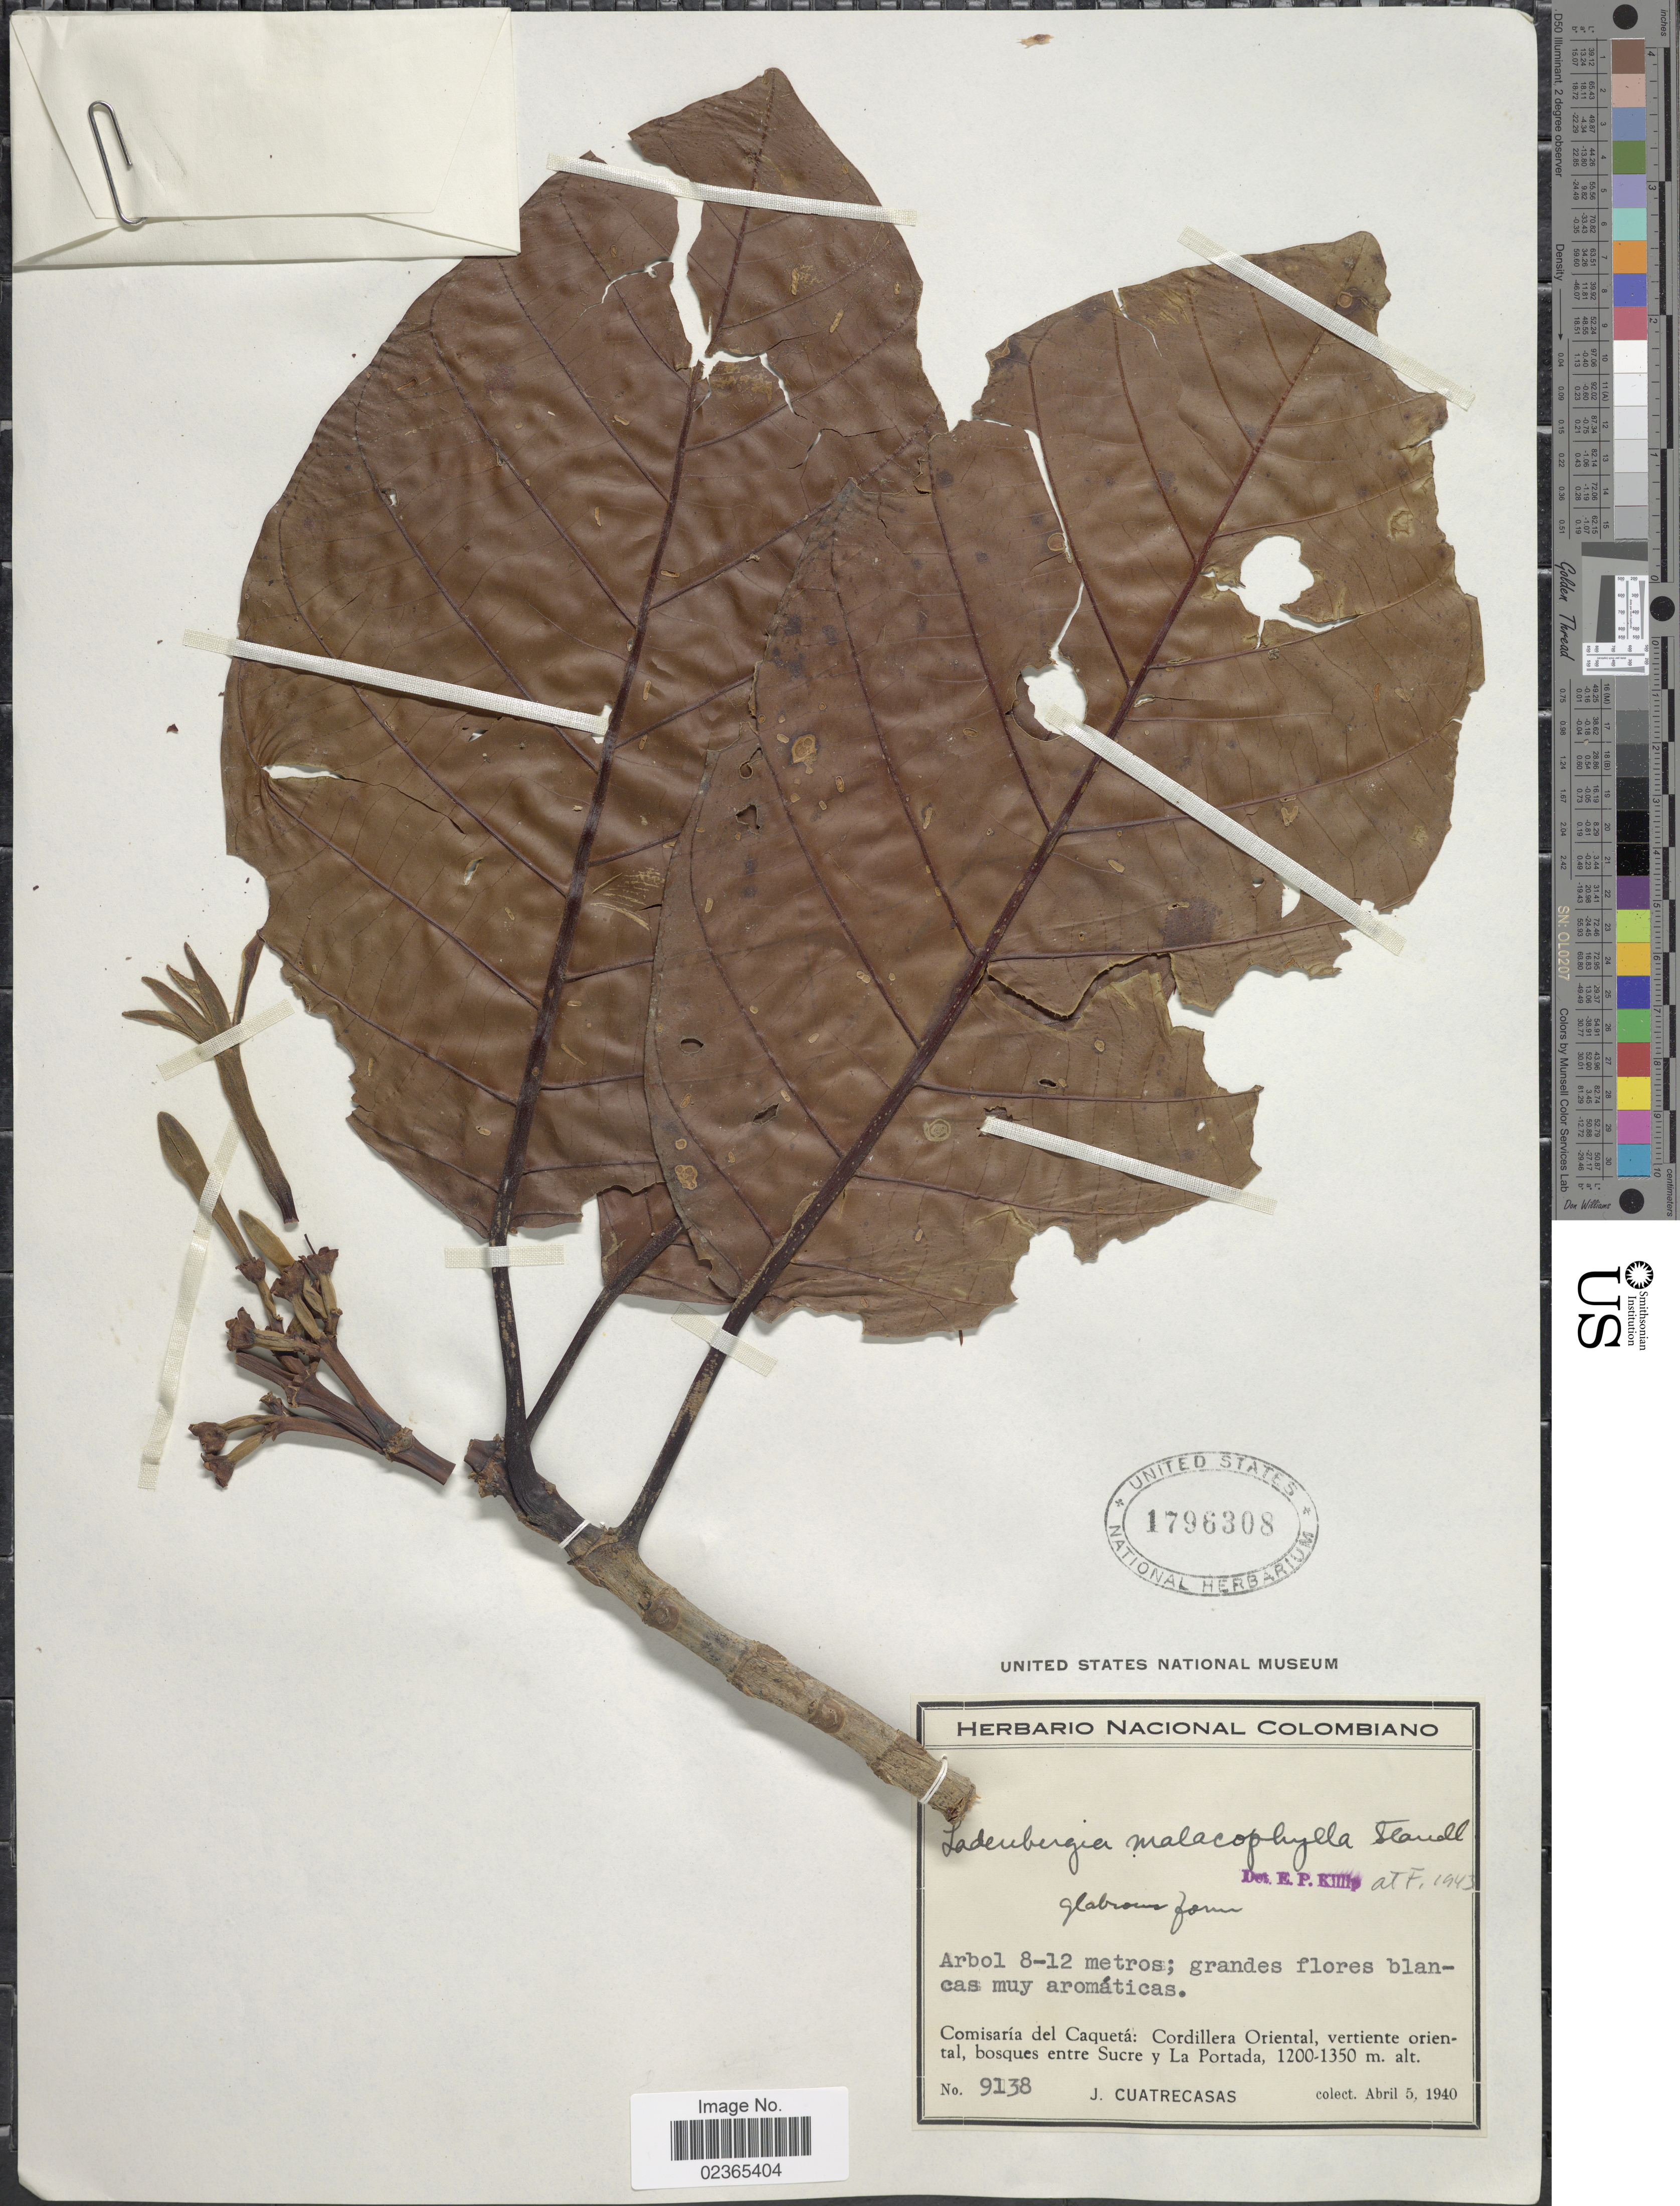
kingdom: Plantae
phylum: Tracheophyta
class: Magnoliopsida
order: Gentianales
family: Rubiaceae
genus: Ladenbergia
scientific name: Ladenbergia malacophylla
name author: Standl.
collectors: J. Cuatrecasas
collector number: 9138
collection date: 1940-04-05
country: Colombia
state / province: Caquetá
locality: Cordillera Oriental, vertiente oriental, bosque entre Sucre y La Portada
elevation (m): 1200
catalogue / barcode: US 1796308